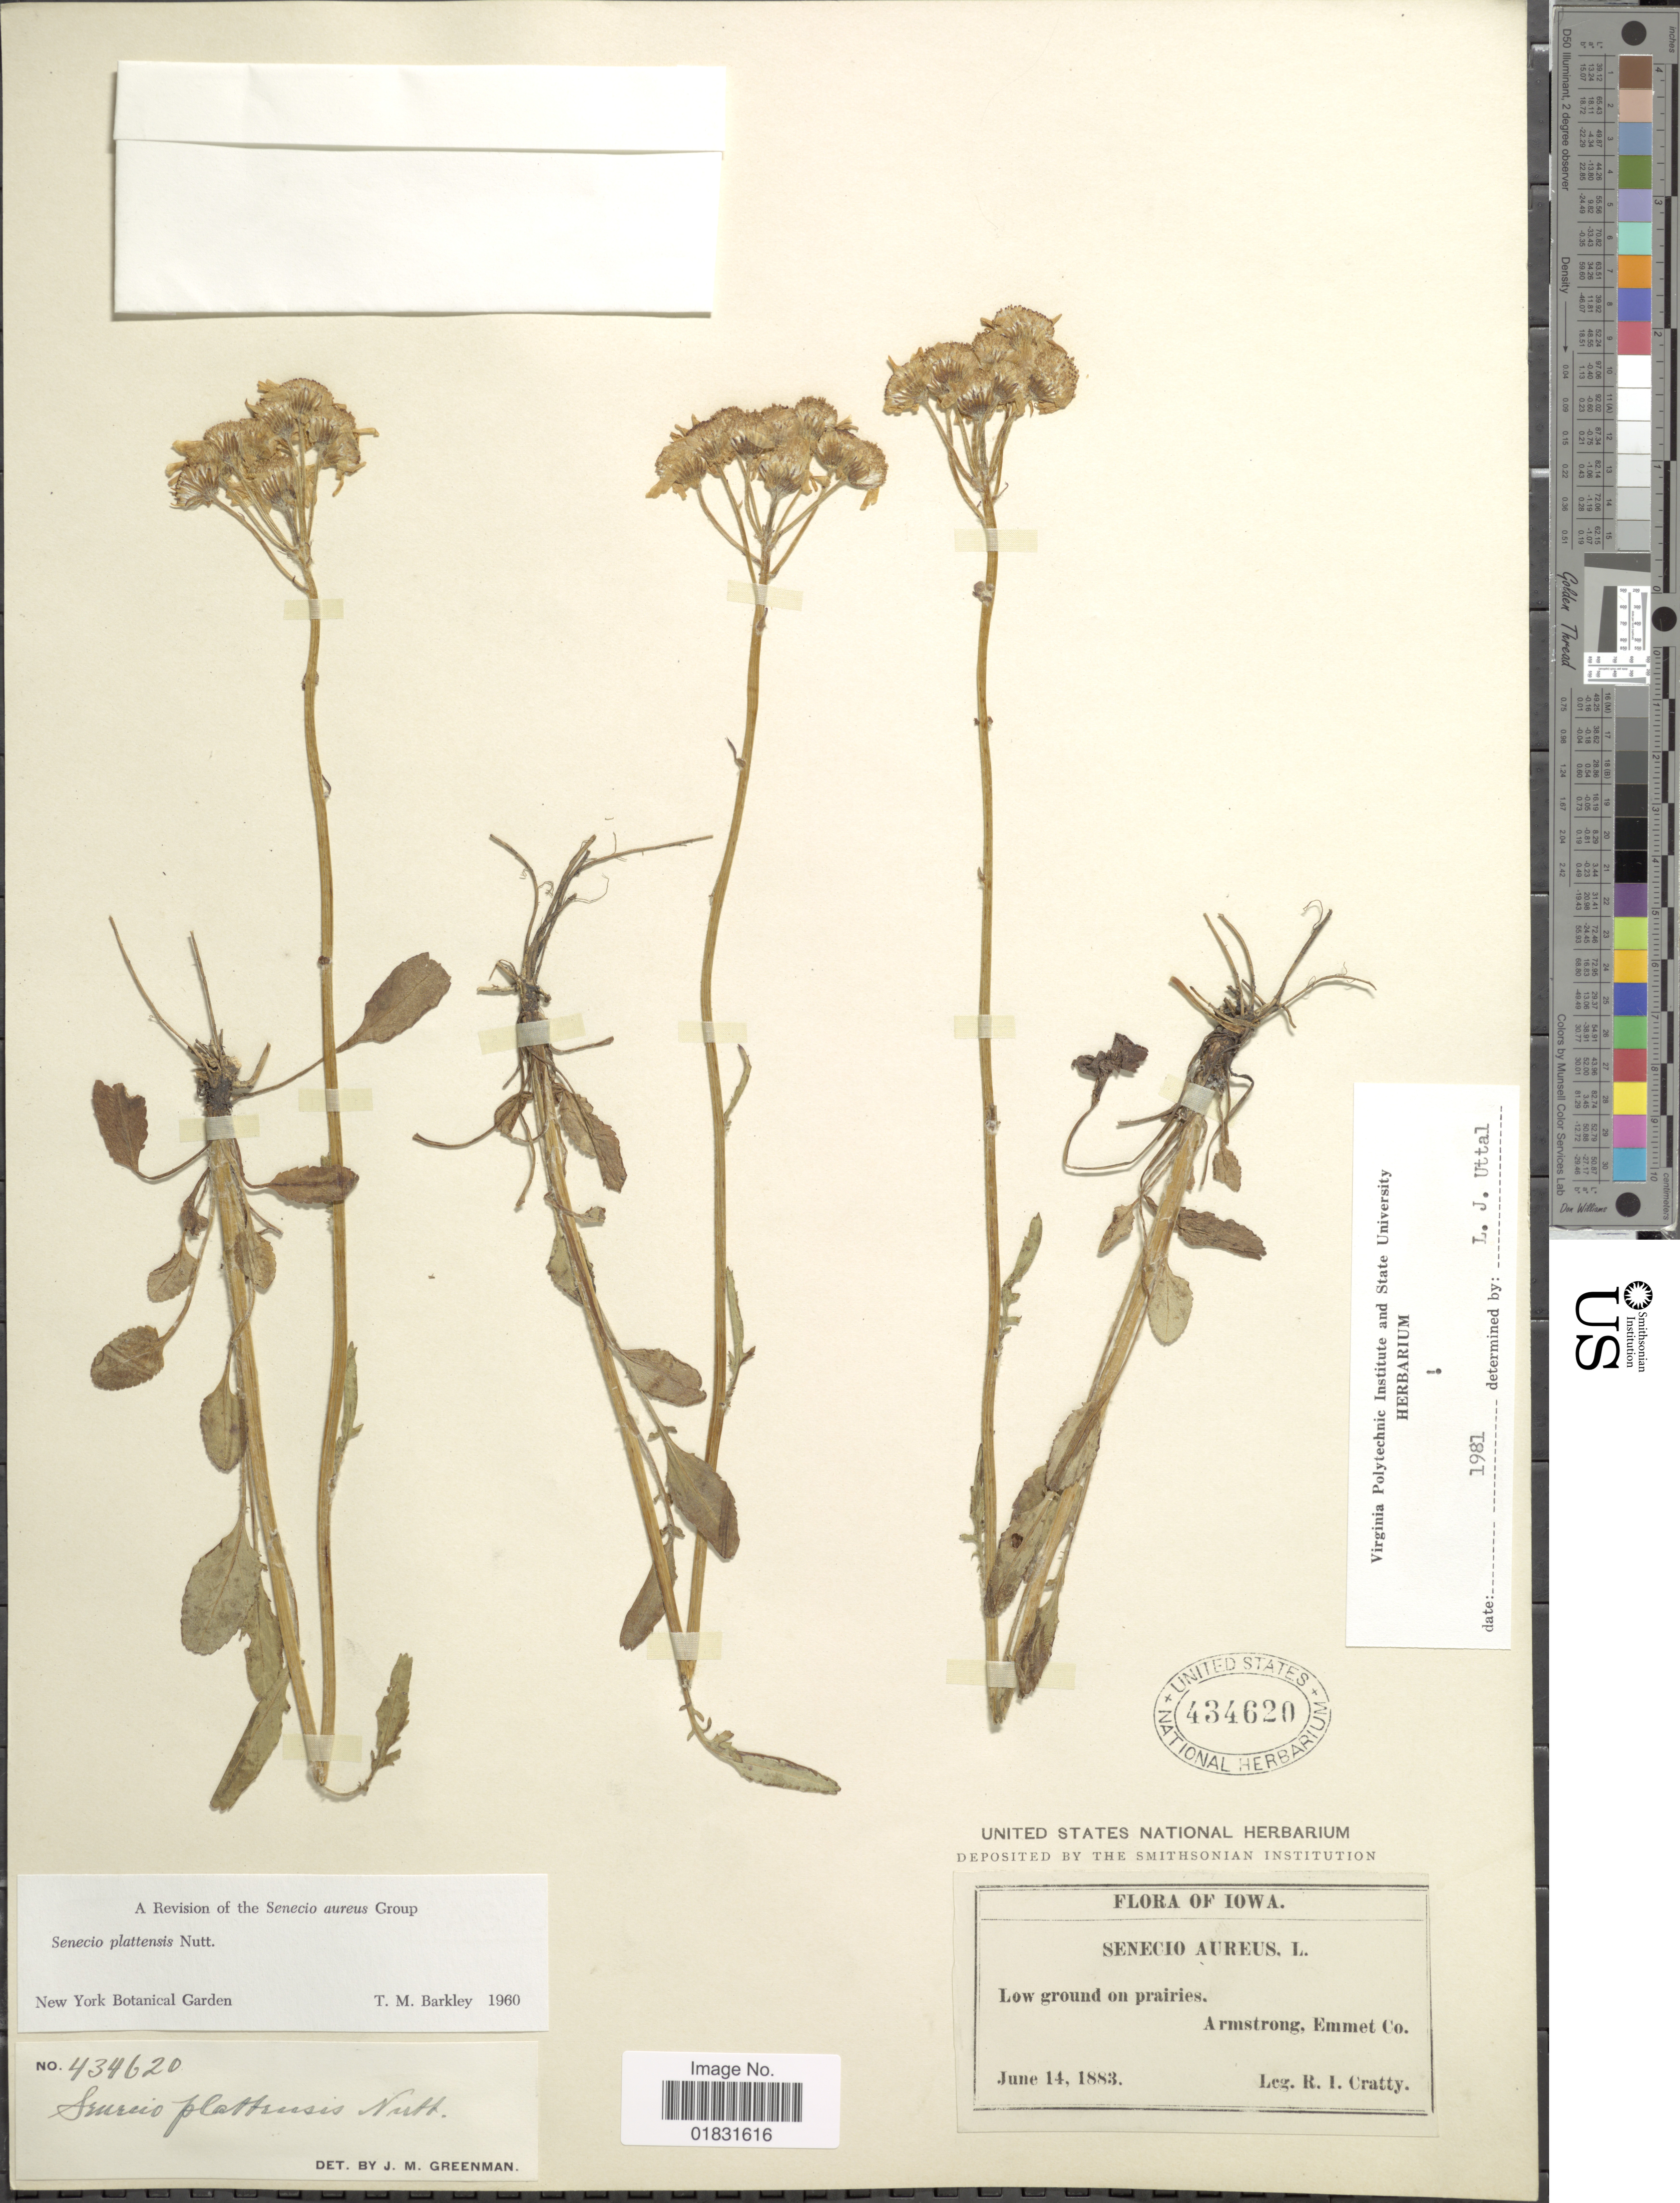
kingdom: Plantae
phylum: Tracheophyta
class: Magnoliopsida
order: Asterales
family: Asteraceae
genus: Packera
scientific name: Packera plattensis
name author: W.A. Weber & Á. Löve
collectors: R. Cratty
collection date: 1883-06-14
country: United States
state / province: Iowa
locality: Low ground on prairies, Armstrong, Emmet Co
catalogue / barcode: US 434620